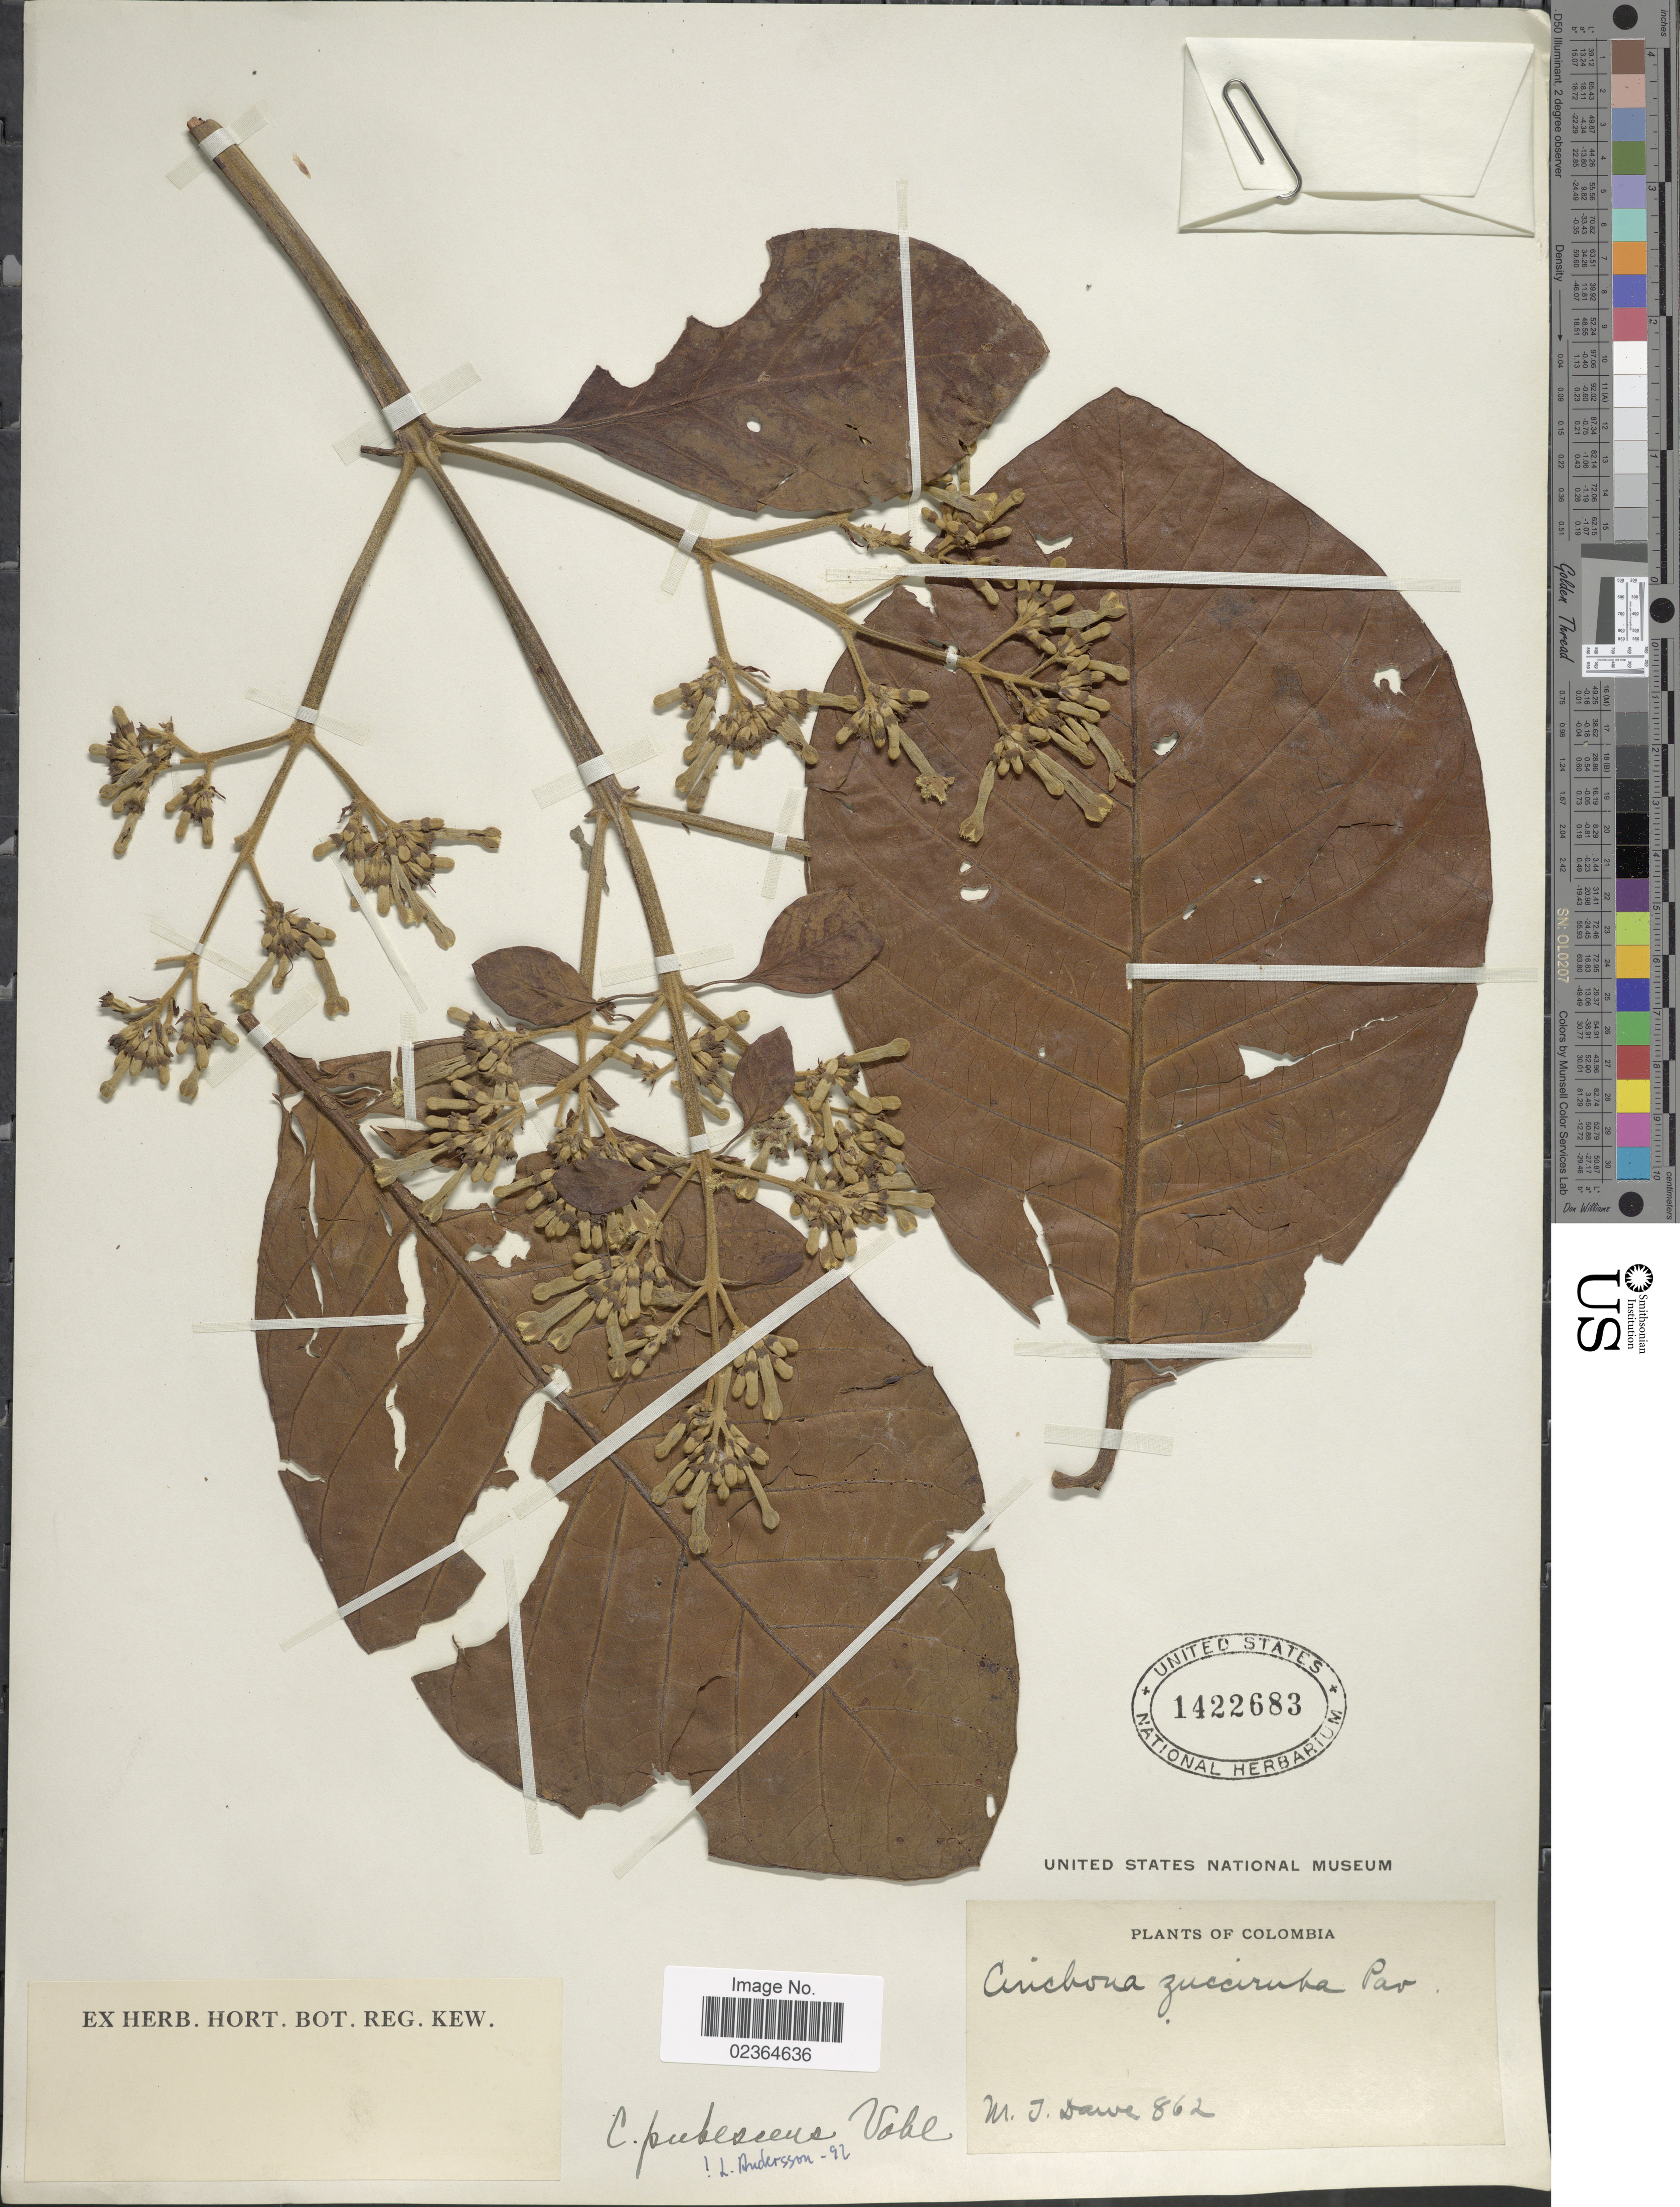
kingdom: Plantae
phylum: Tracheophyta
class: Magnoliopsida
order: Gentianales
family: Rubiaceae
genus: Cinchona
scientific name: Cinchona pubescens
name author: Vahl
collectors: M. T. Dawe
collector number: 862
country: Colombia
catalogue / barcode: US 1422683